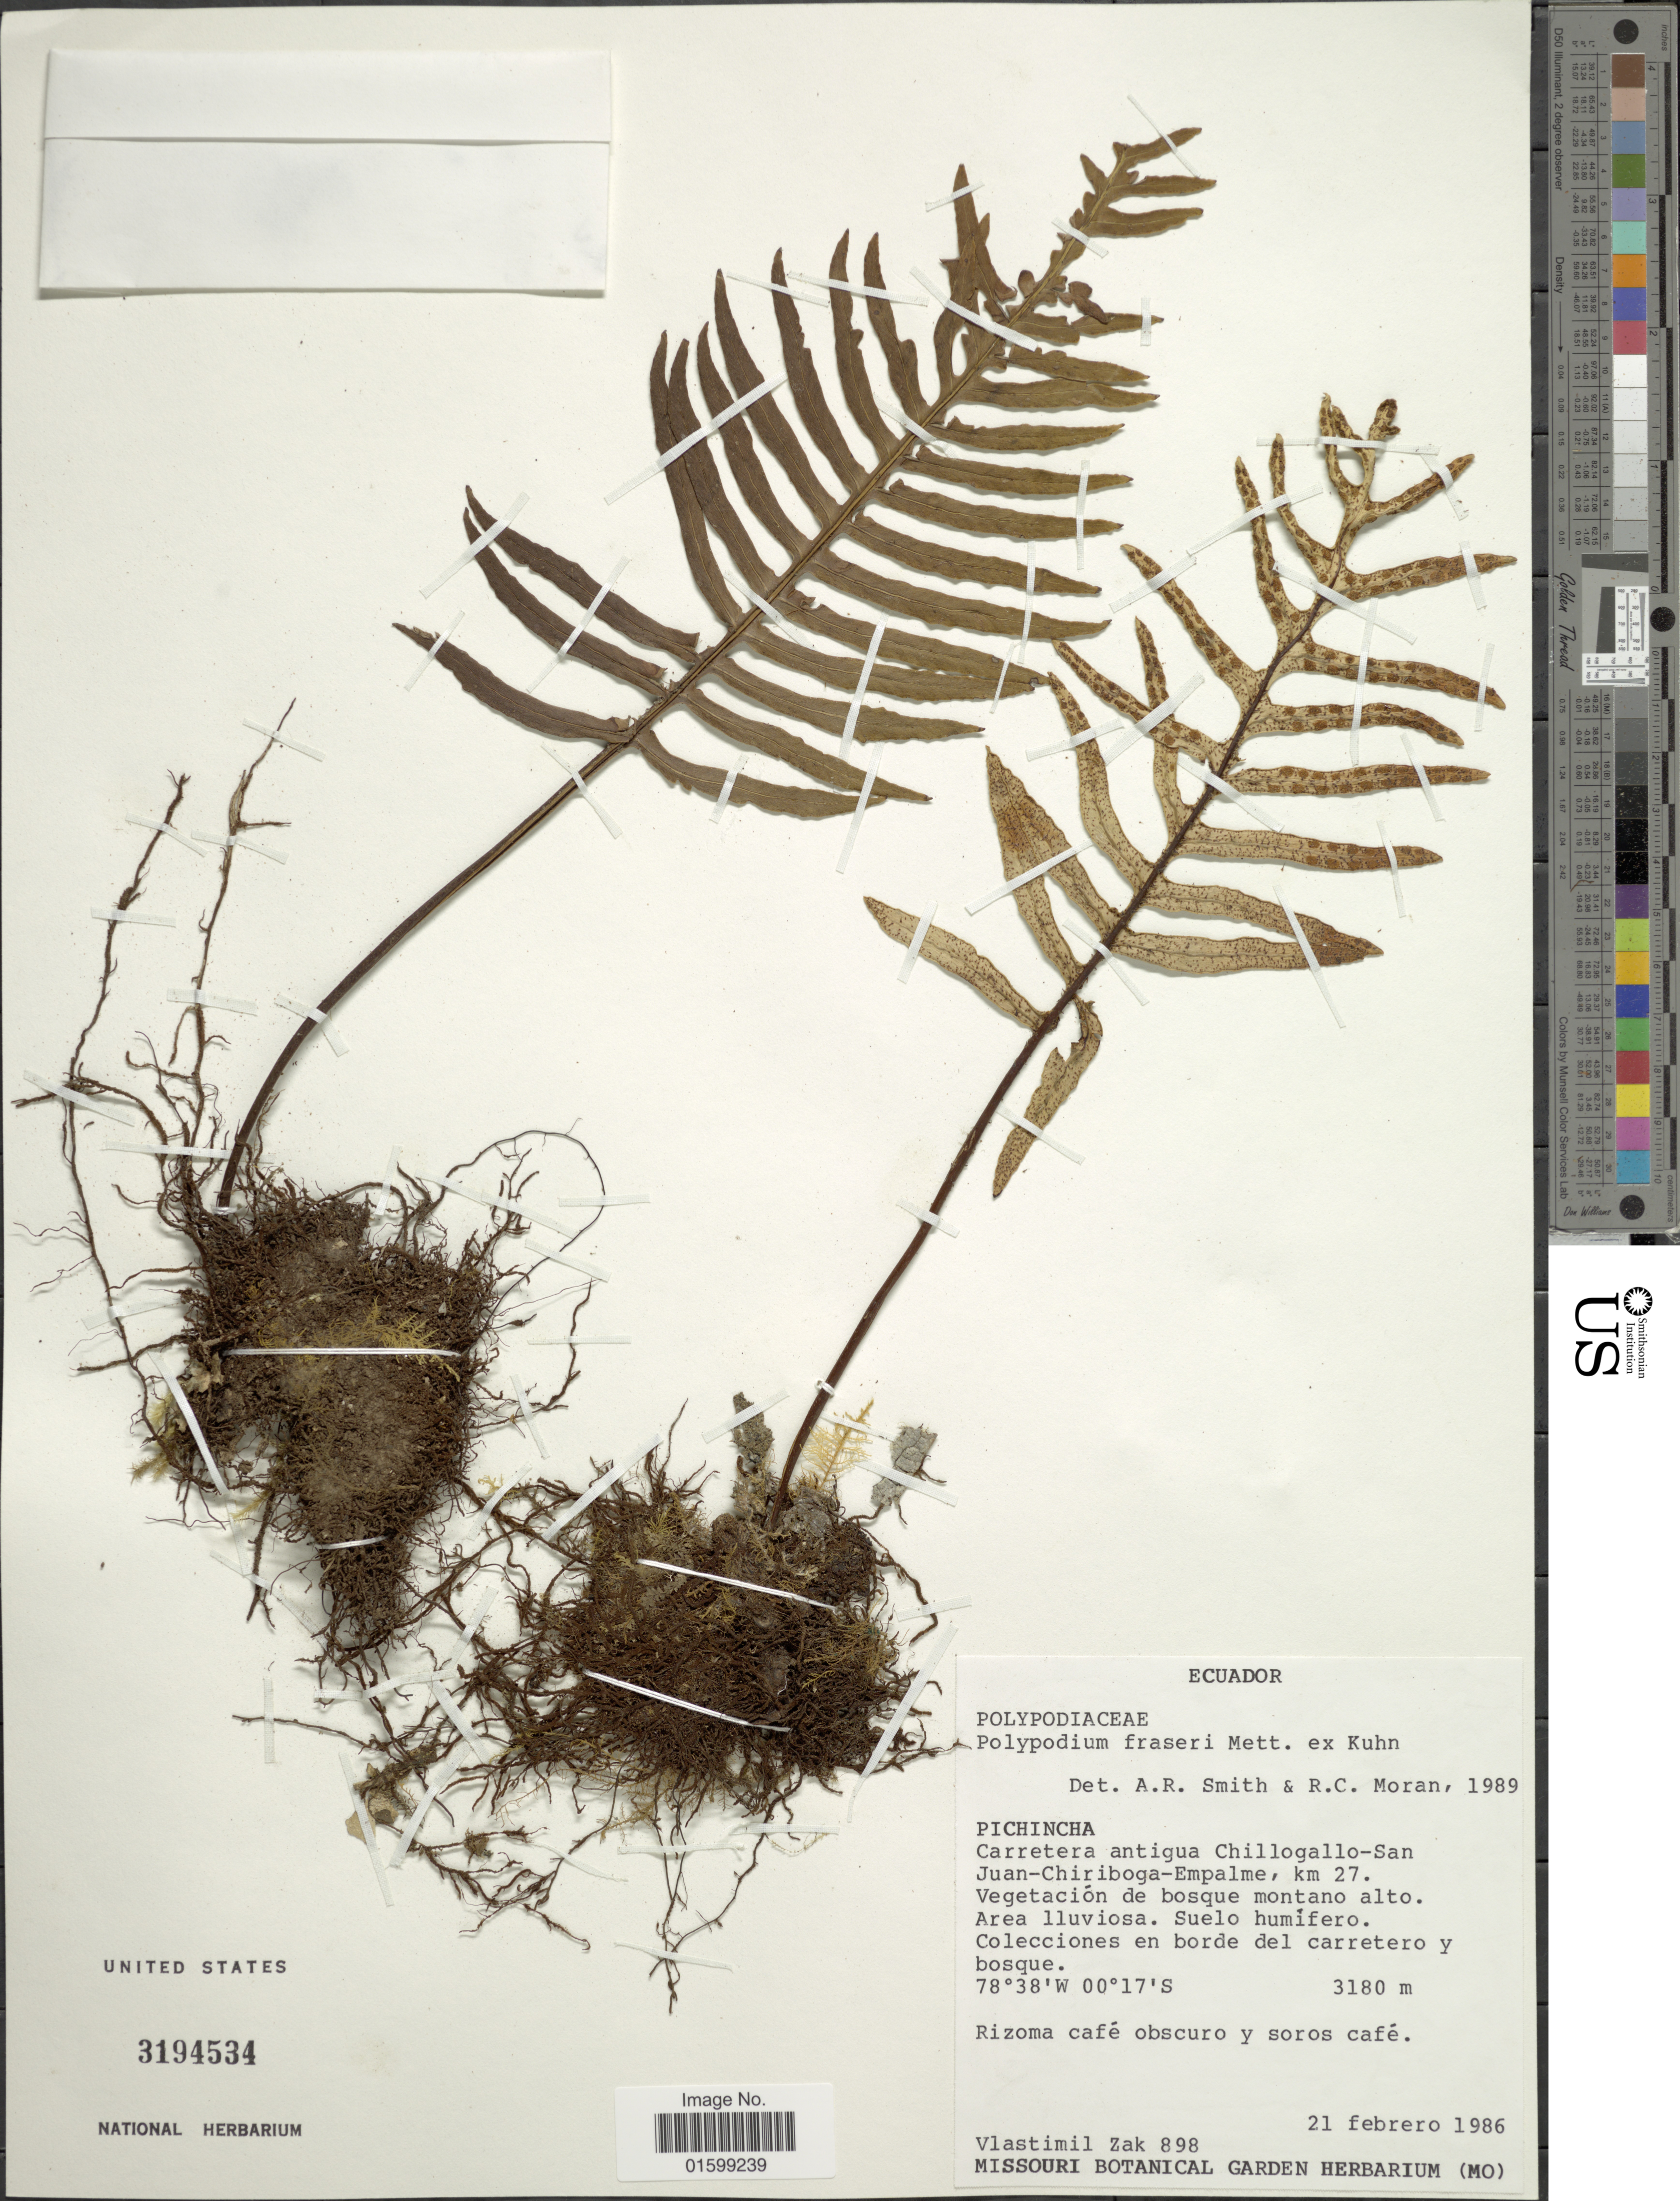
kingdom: Plantae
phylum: Tracheophyta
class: Polypodiopsida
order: Polypodiales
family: Polypodiaceae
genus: Pleopeltis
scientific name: Pleopeltis fraseri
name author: (Kuhn) A.R. Sm.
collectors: V. Zak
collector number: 898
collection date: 1986-02-21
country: Ecuador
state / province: Pichincha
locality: Carretera antigua Chillogallo-San Juan-Chiriboga-Epalme, km 27. Vegetación de bosque montano alto. Area lluviosa, suelo humifero, colecciones en borde del carretero y bosqye, rizoma café obscuro y soros café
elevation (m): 3180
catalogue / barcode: US 3194534